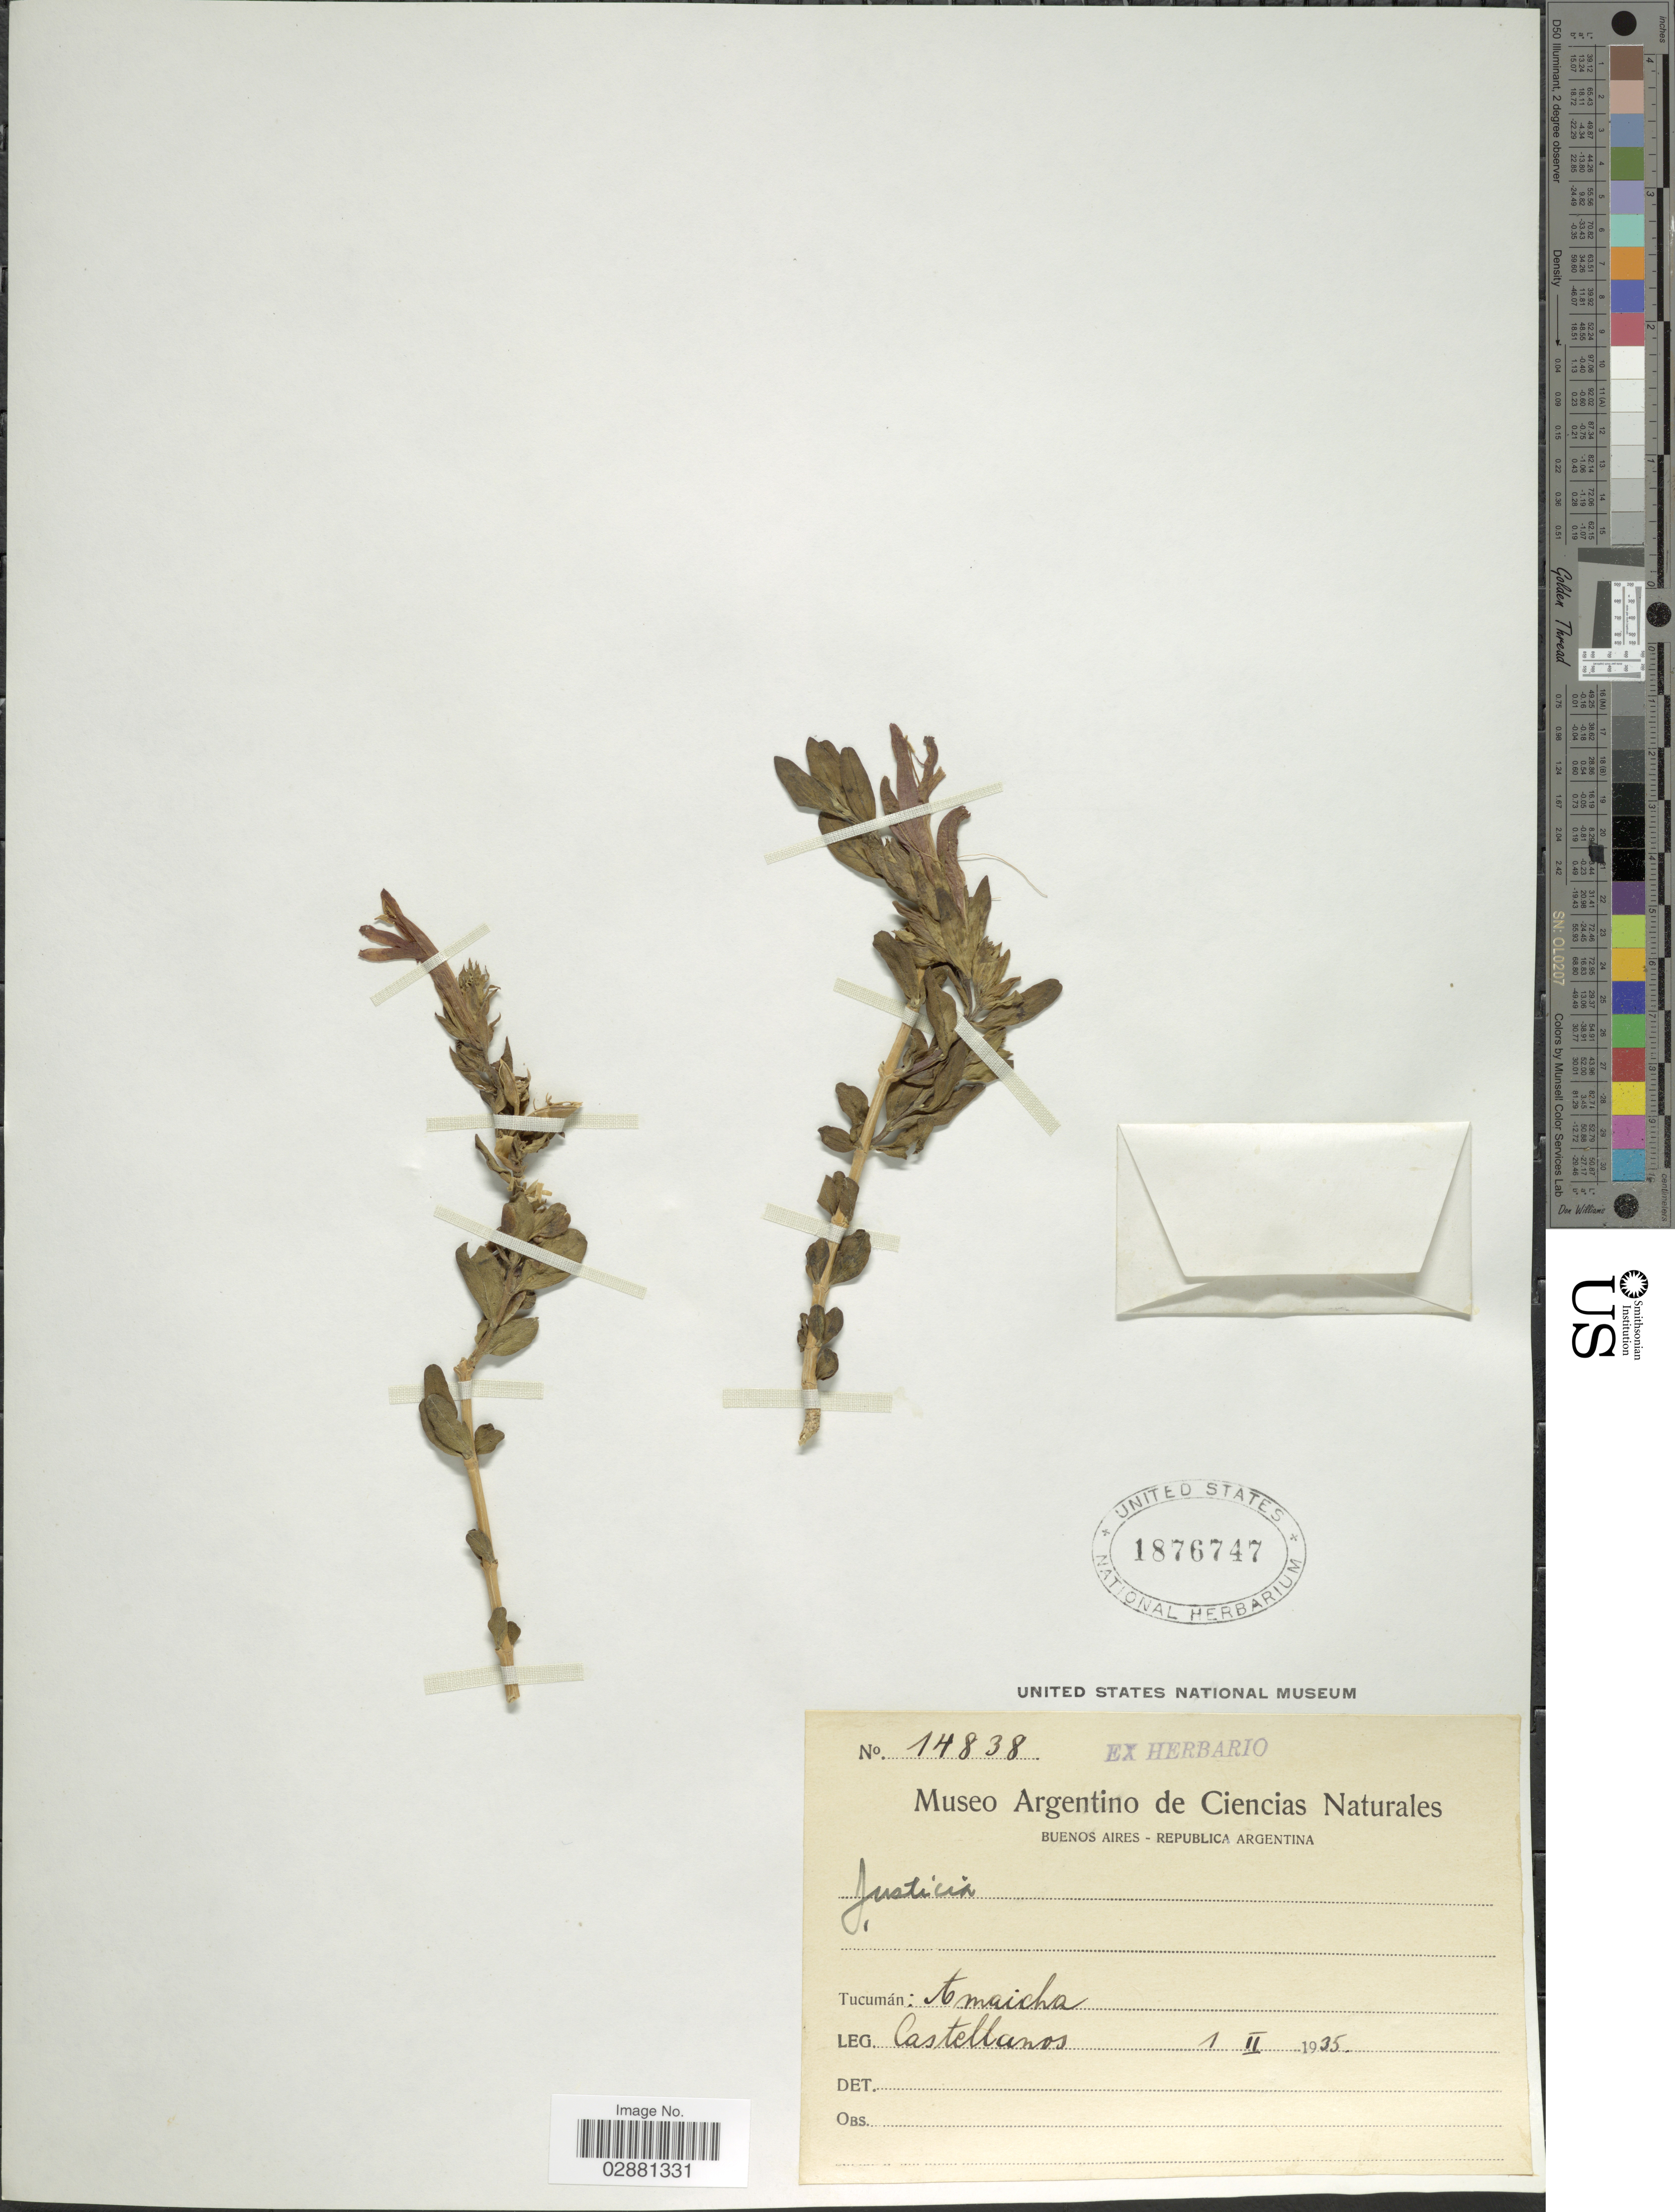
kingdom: Plantae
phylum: Tracheophyta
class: Magnoliopsida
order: Lamiales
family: Acanthaceae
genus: Justicia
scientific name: Justicia xylosteoides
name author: Griseb.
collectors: -- Castellanos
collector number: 14838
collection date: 1935-02-01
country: Argentina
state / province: Tucuman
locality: Tucumán: Amaicha.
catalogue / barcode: US 1876747